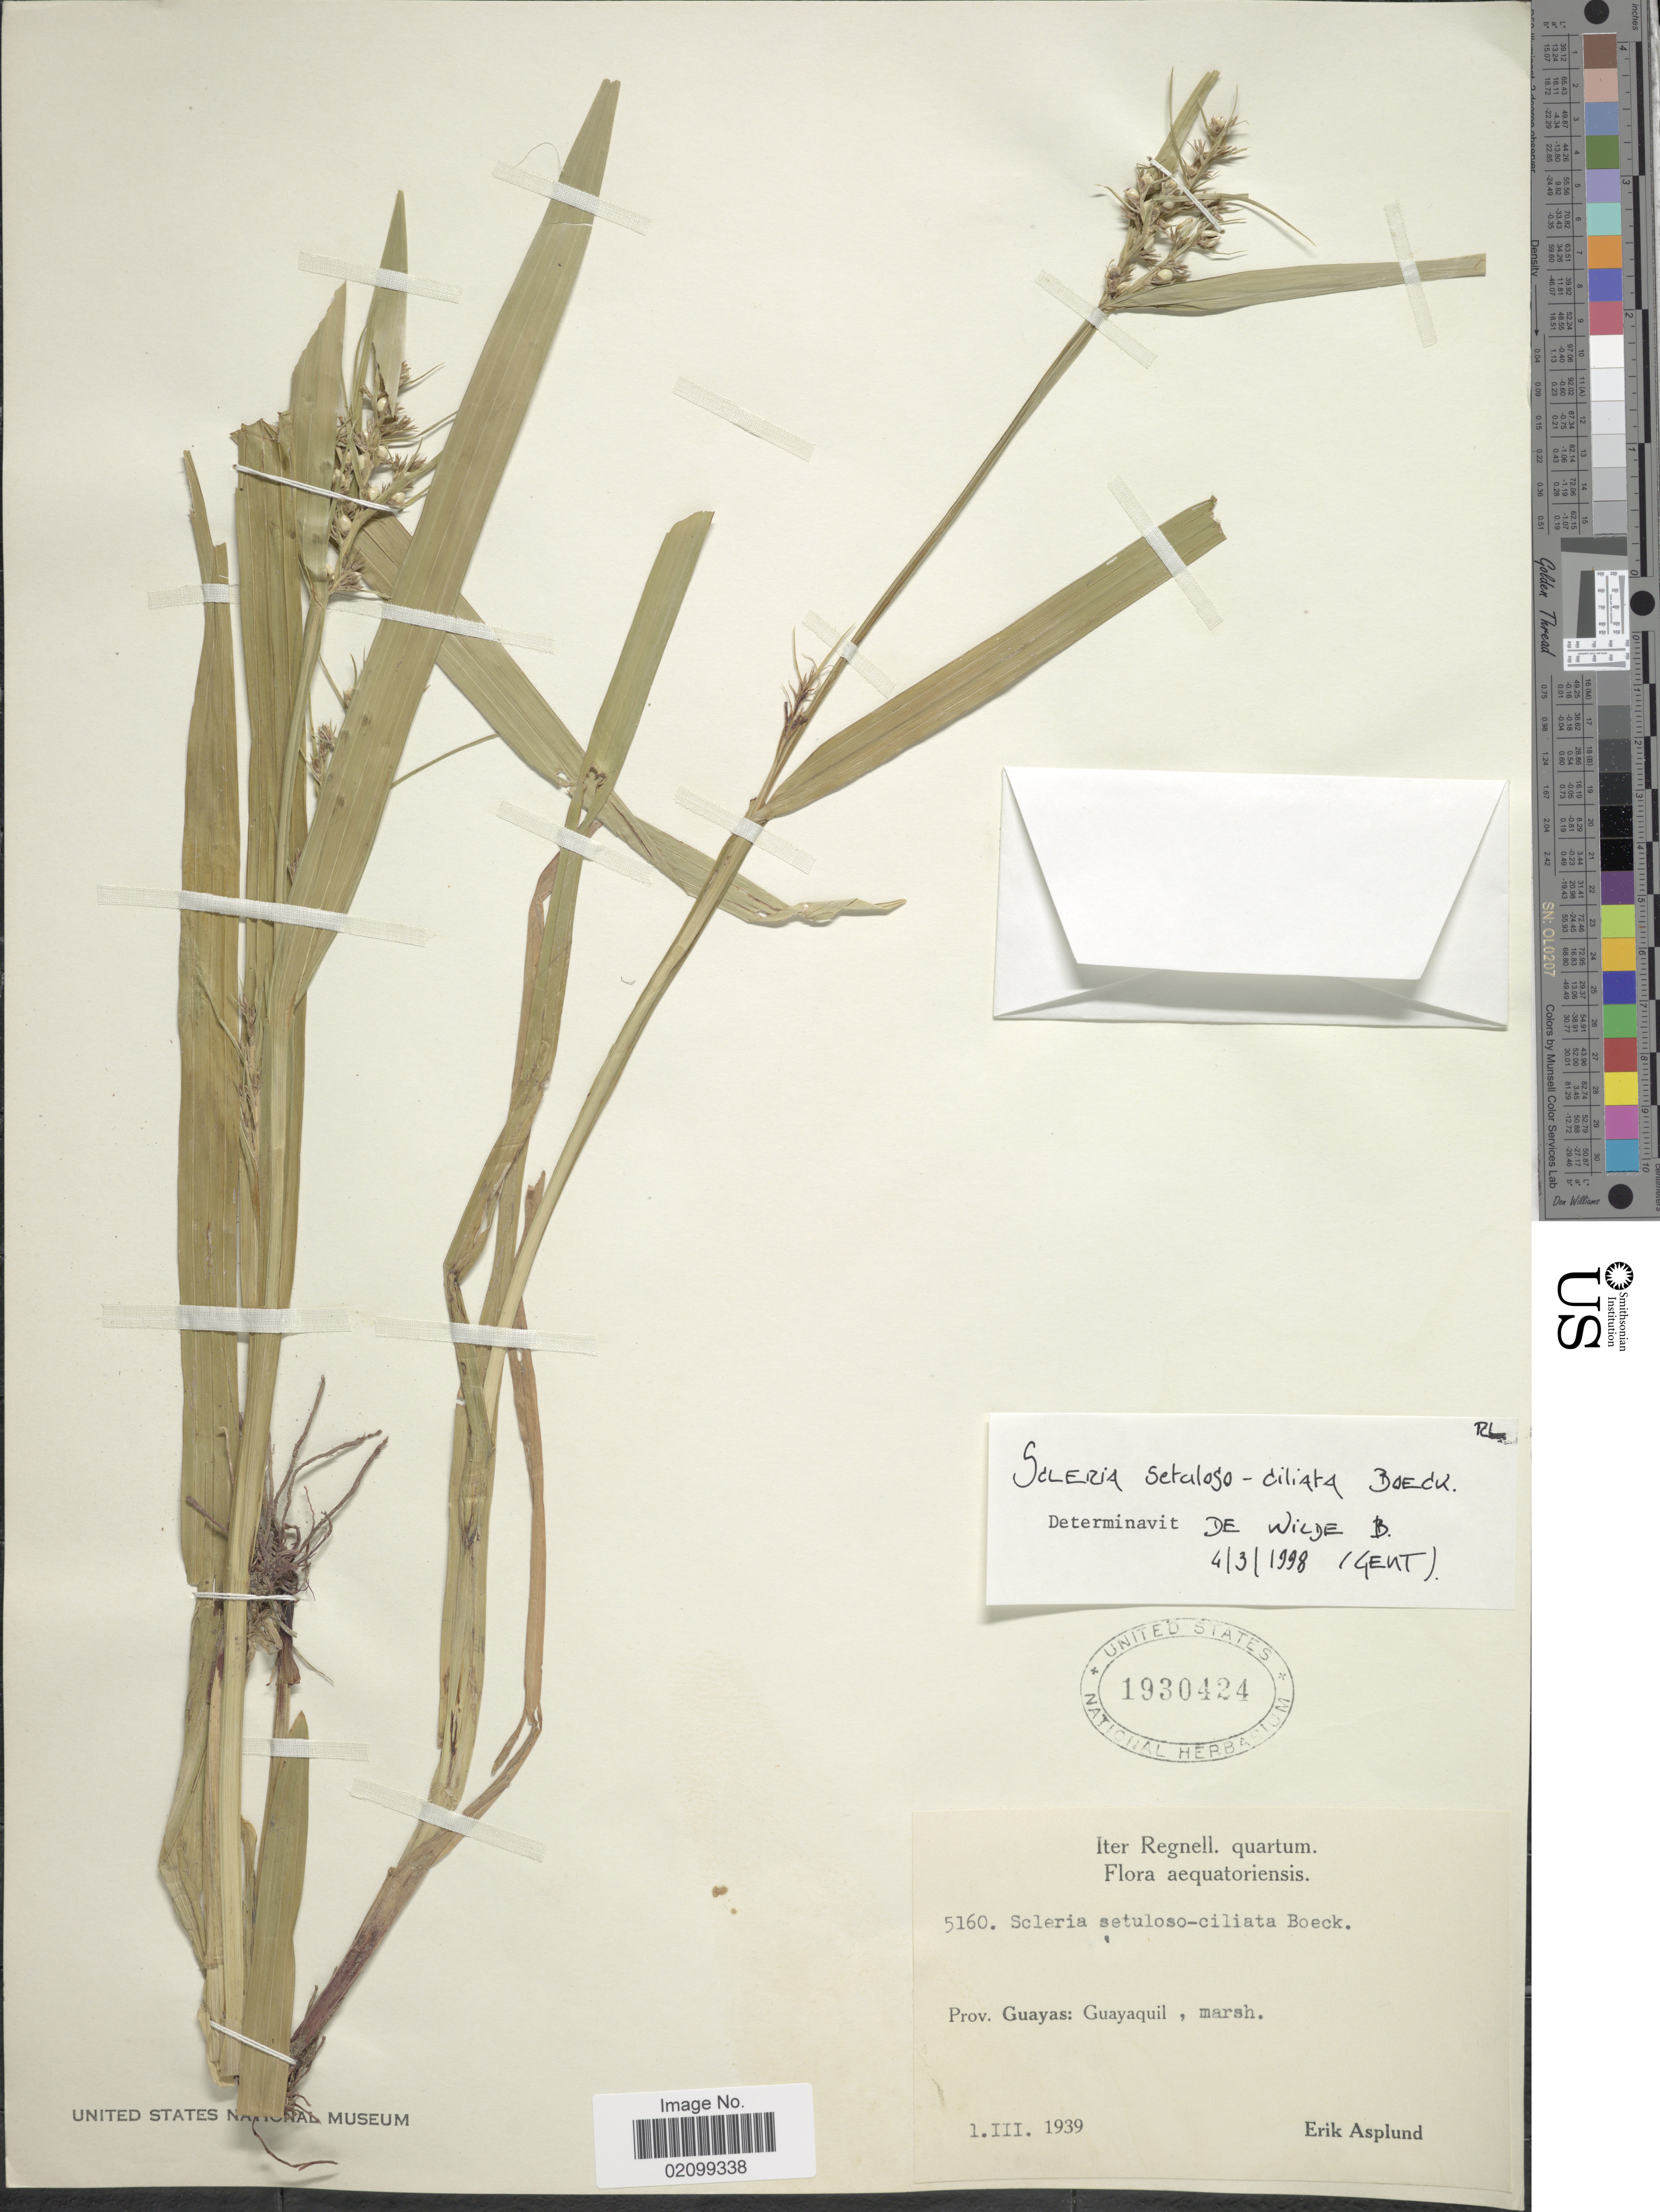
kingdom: Plantae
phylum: Tracheophyta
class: Liliopsida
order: Poales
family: Cyperaceae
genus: Scleria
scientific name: Scleria setulosociliata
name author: Boeckeler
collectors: E. Asplund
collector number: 5160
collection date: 1939-03-01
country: Ecuador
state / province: Guayas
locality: Prov. Guayas: Guayaquil, marsh.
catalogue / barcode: US 1930424